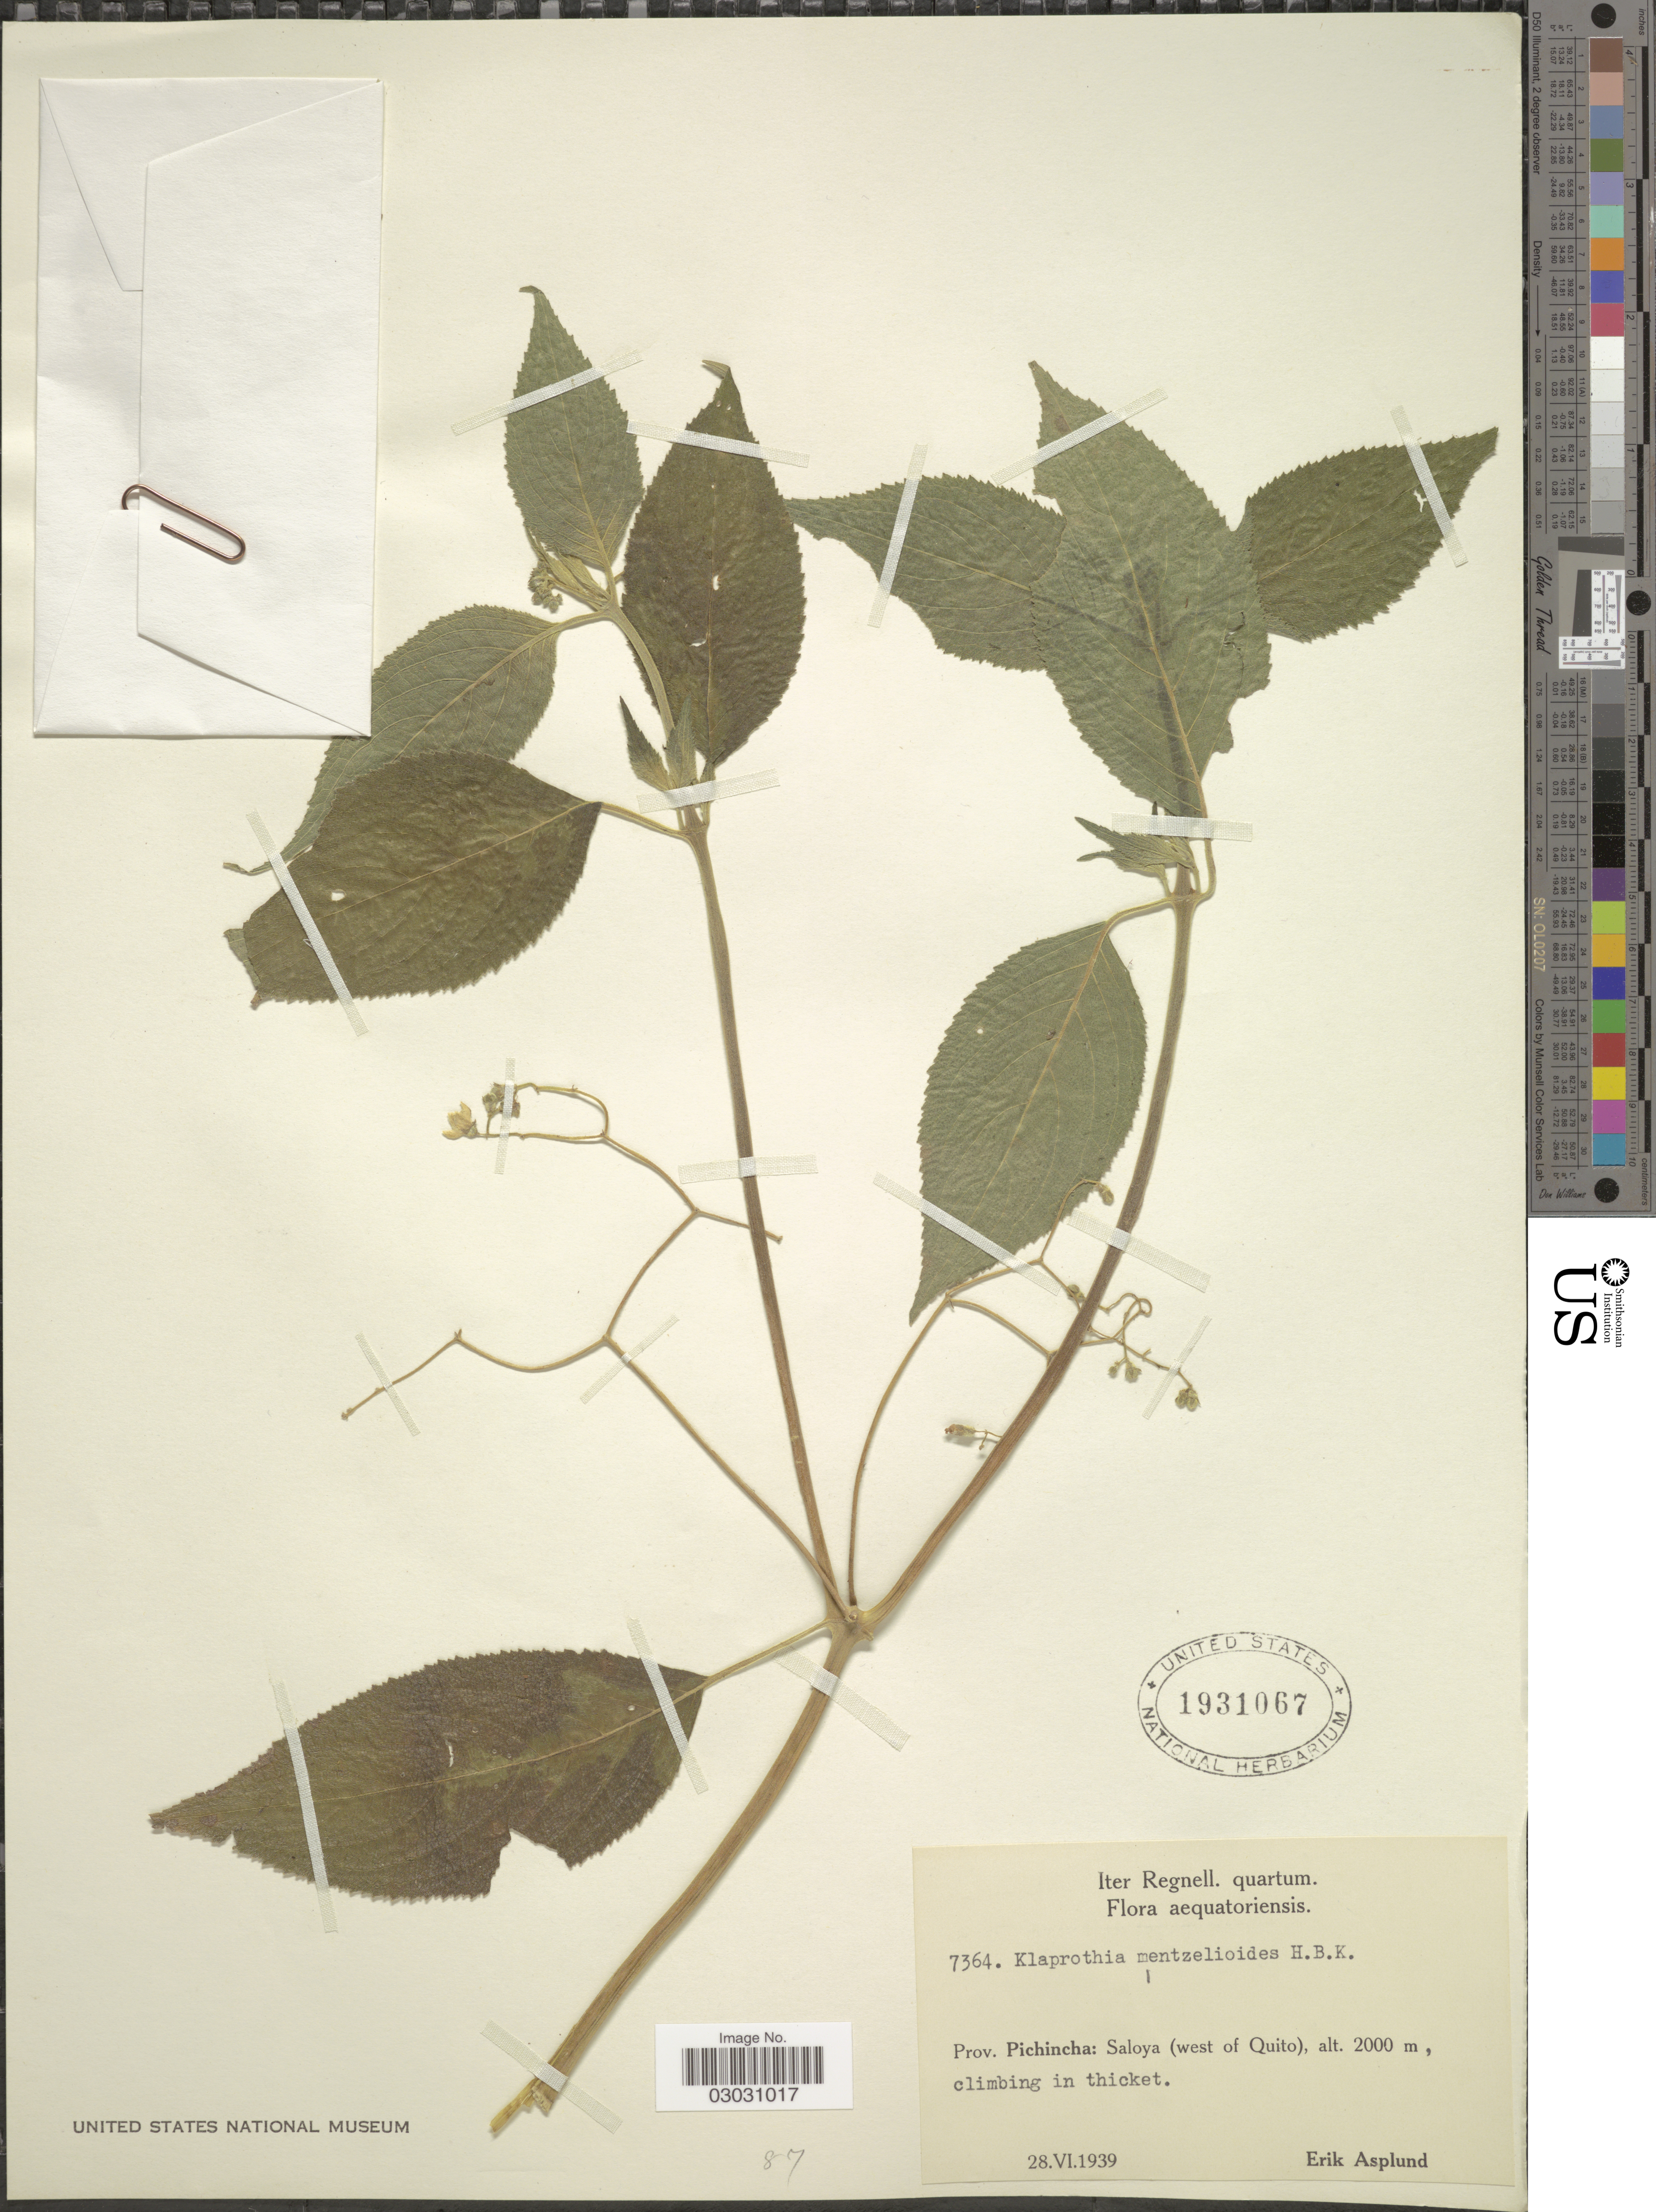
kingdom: Plantae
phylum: Tracheophyta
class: Magnoliopsida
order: Cornales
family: Loasaceae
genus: Klaprothia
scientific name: Klaprothia mentzelioides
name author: Kunth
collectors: E. Asplund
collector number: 7364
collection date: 1939-06-28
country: Ecuador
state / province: Pichincha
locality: Saloya (west of Quito).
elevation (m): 2000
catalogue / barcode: US 1931067